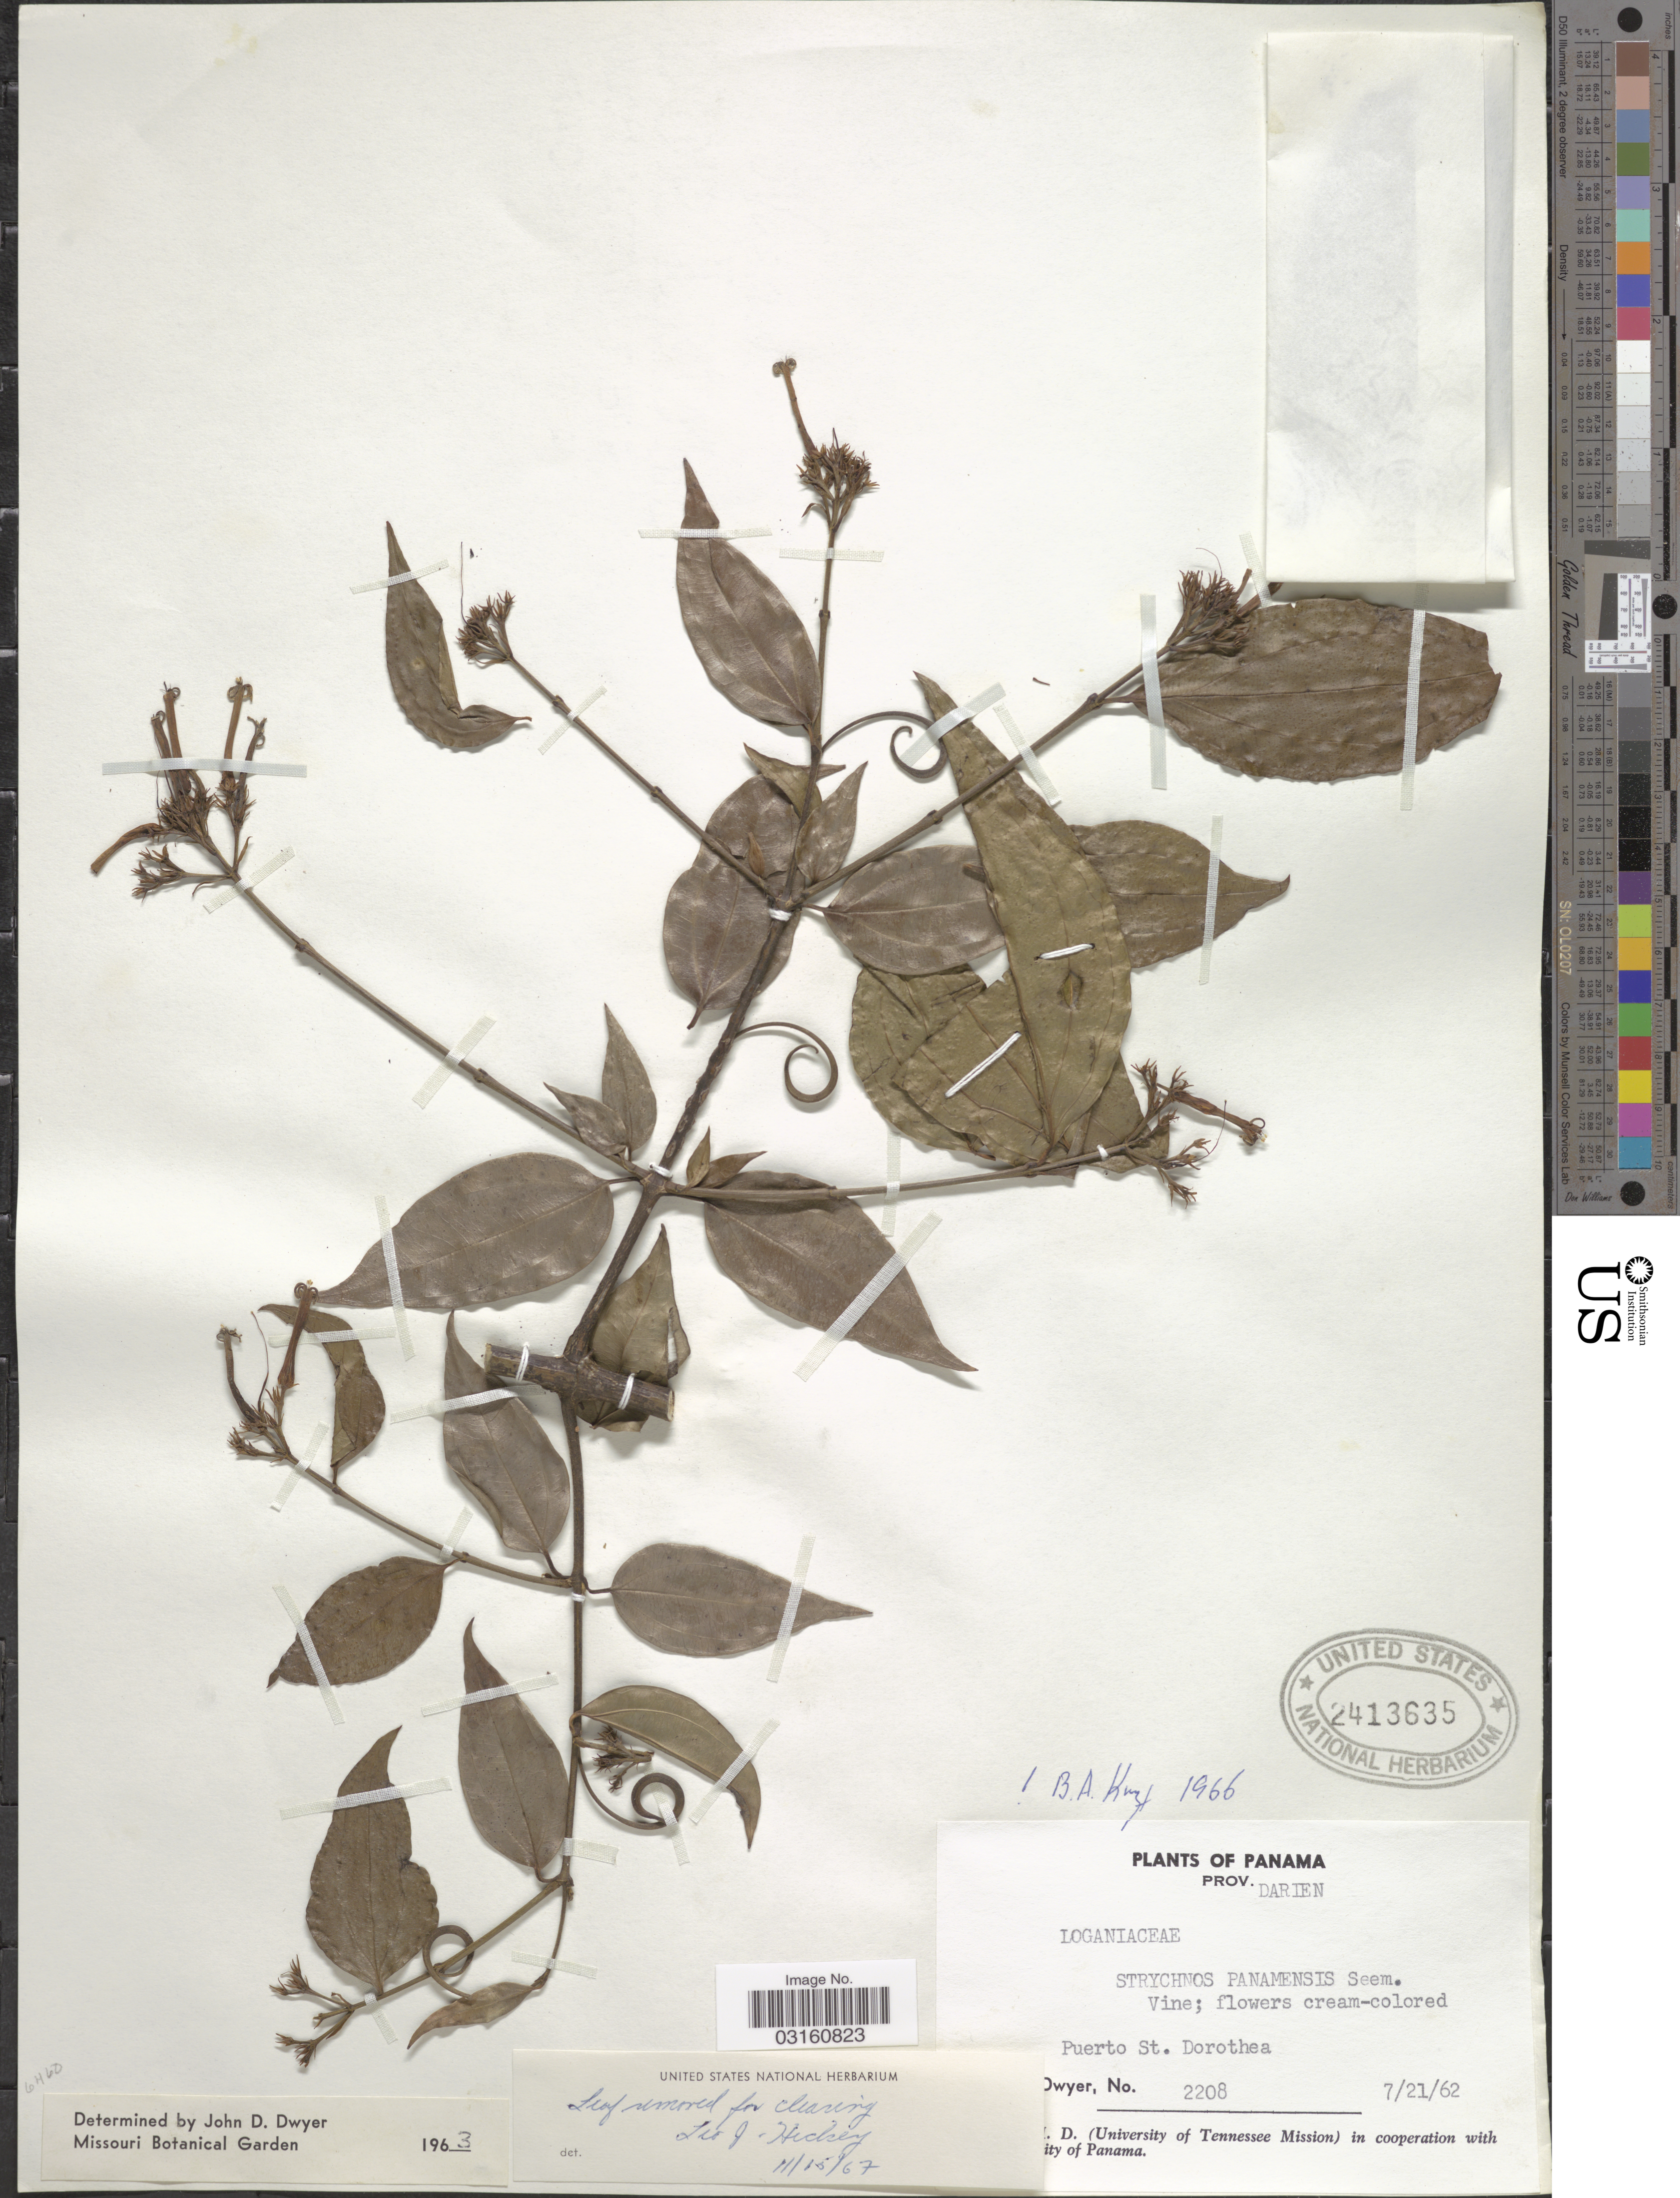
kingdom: Plantae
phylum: Tracheophyta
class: Magnoliopsida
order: Gentianales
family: Loganiaceae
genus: Strychnos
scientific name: Strychnos panamensis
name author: Seem.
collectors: J. D. Dwyer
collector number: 2208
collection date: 1962-07-21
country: Panama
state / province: Darién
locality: Puerto St. Dorothea.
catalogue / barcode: US 2413635